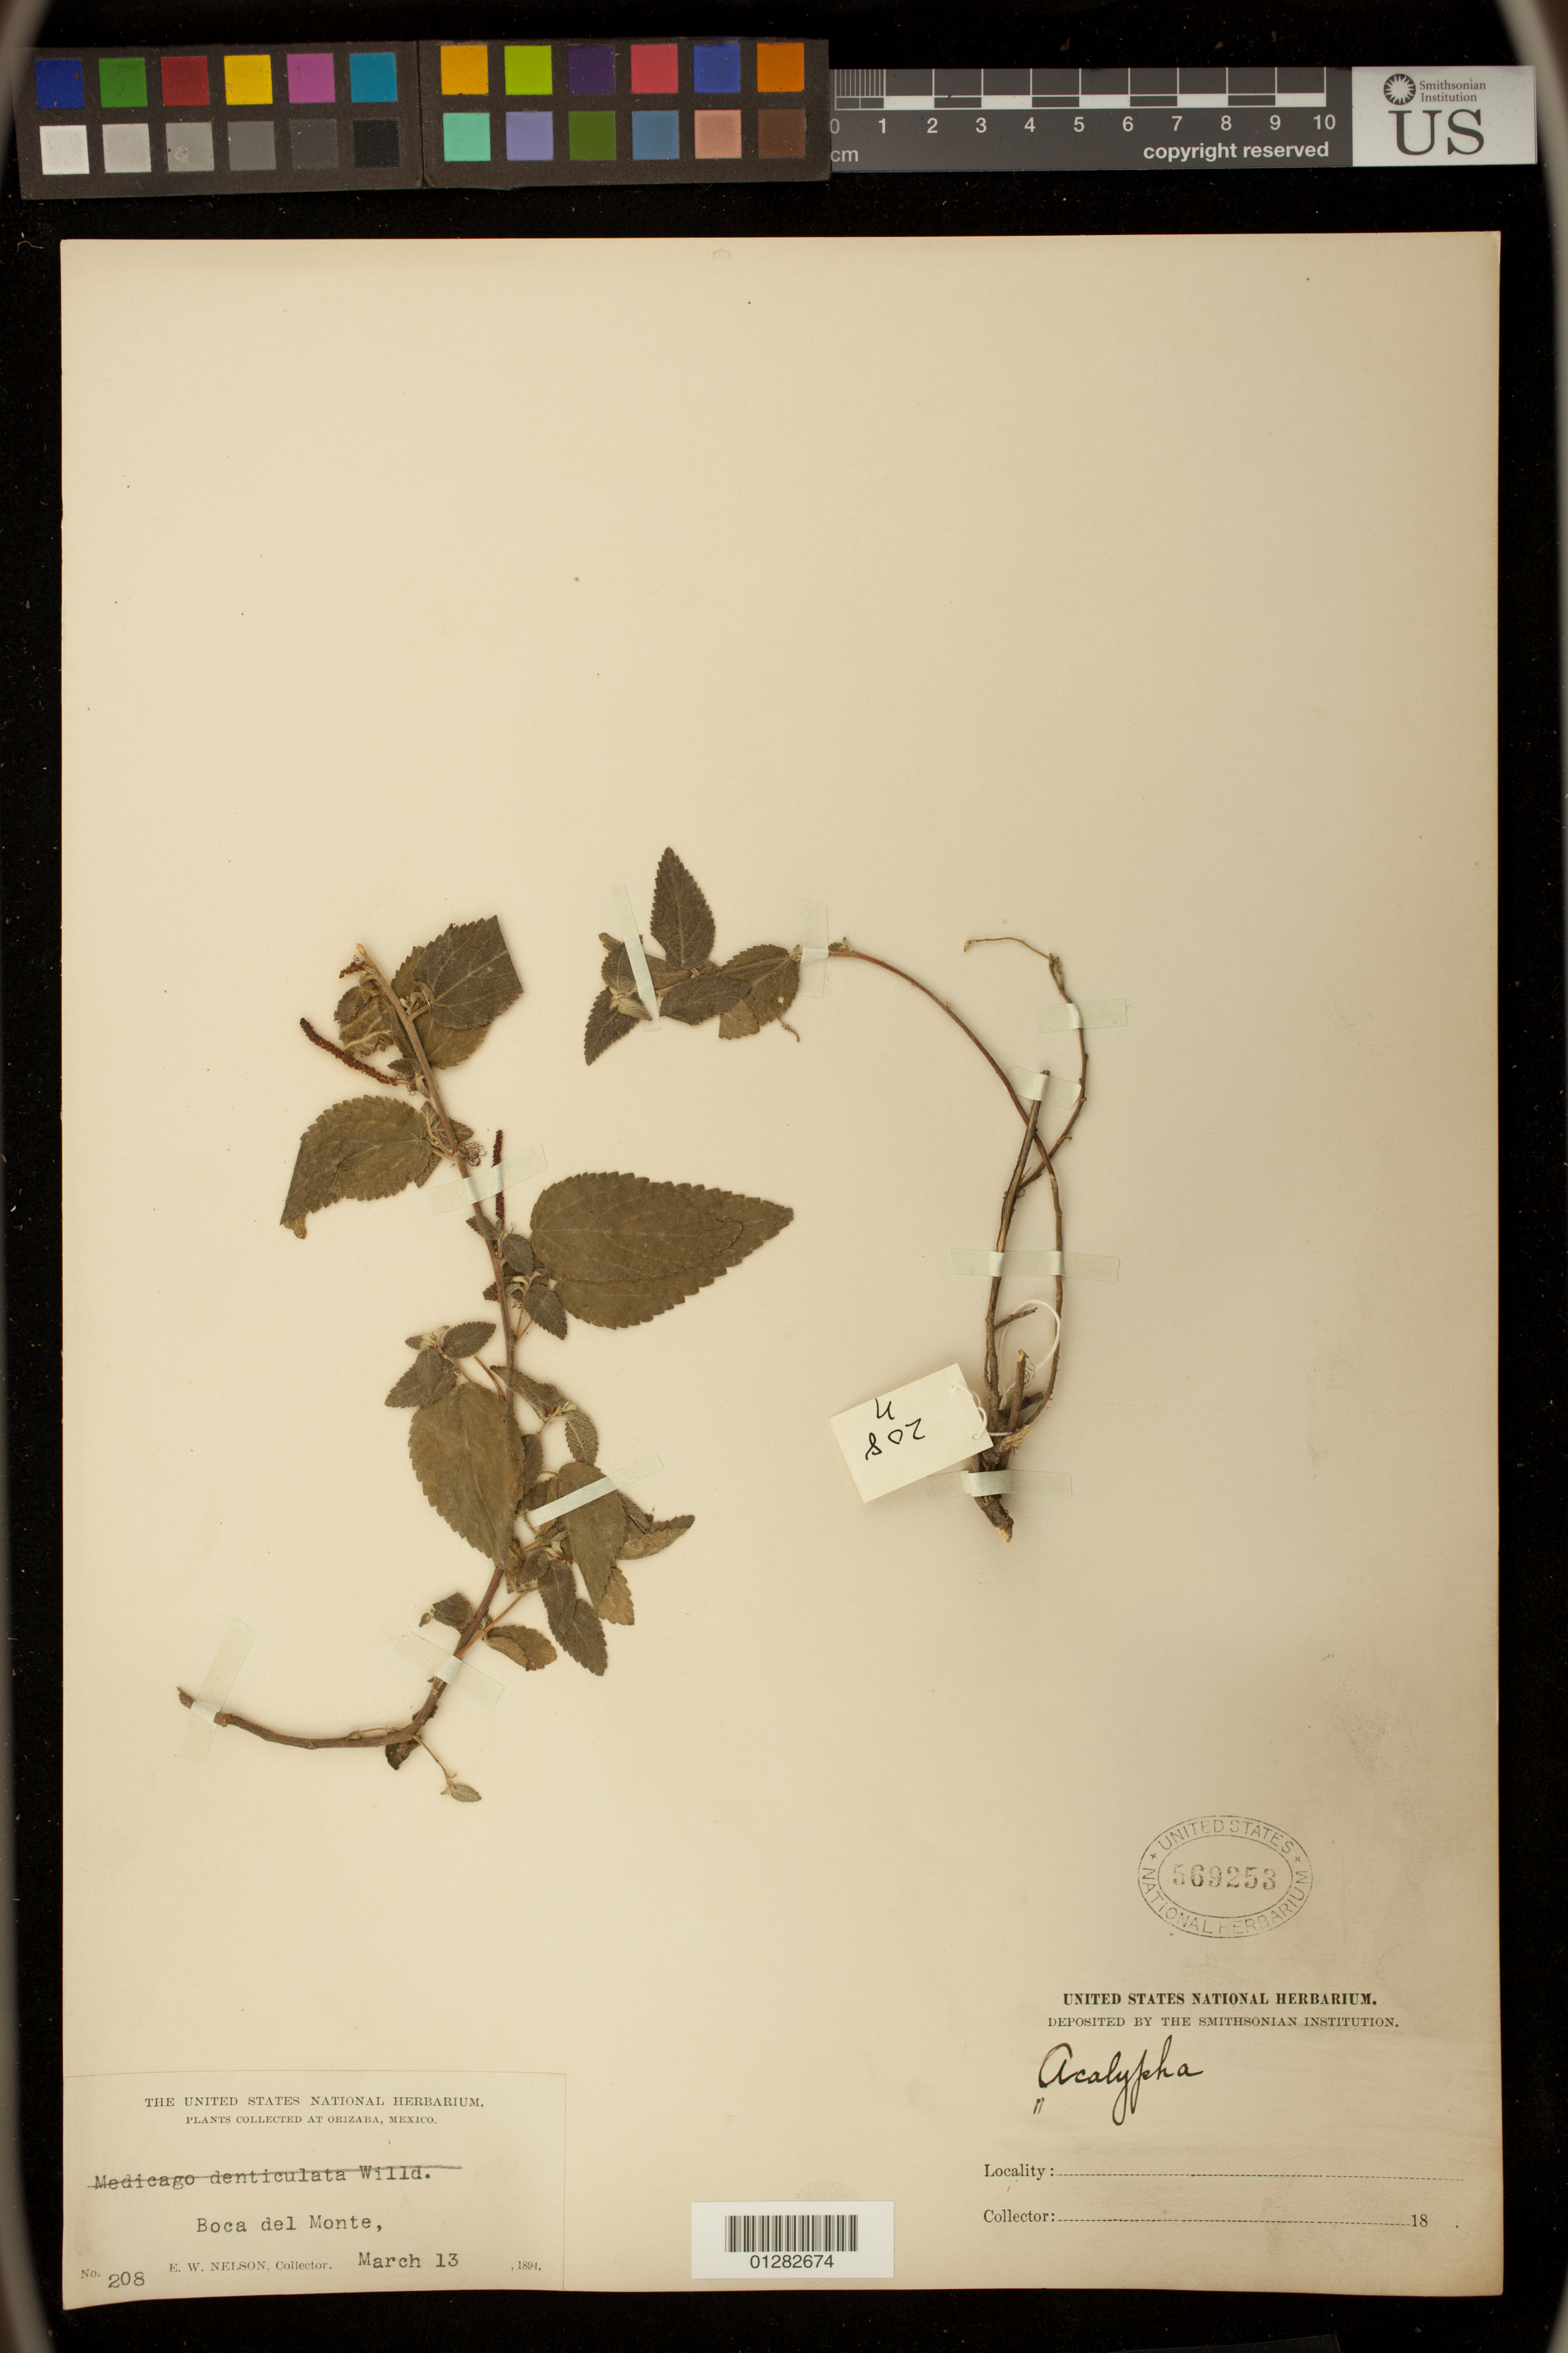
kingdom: Plantae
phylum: Tracheophyta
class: Magnoliopsida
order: Malpighiales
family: Euphorbiaceae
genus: Acalypha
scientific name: Acalypha vagans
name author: Cav.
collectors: M. E. Jones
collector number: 208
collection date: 1894-03-13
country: Mexico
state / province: Veracruz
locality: Orizaba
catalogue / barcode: US 569253